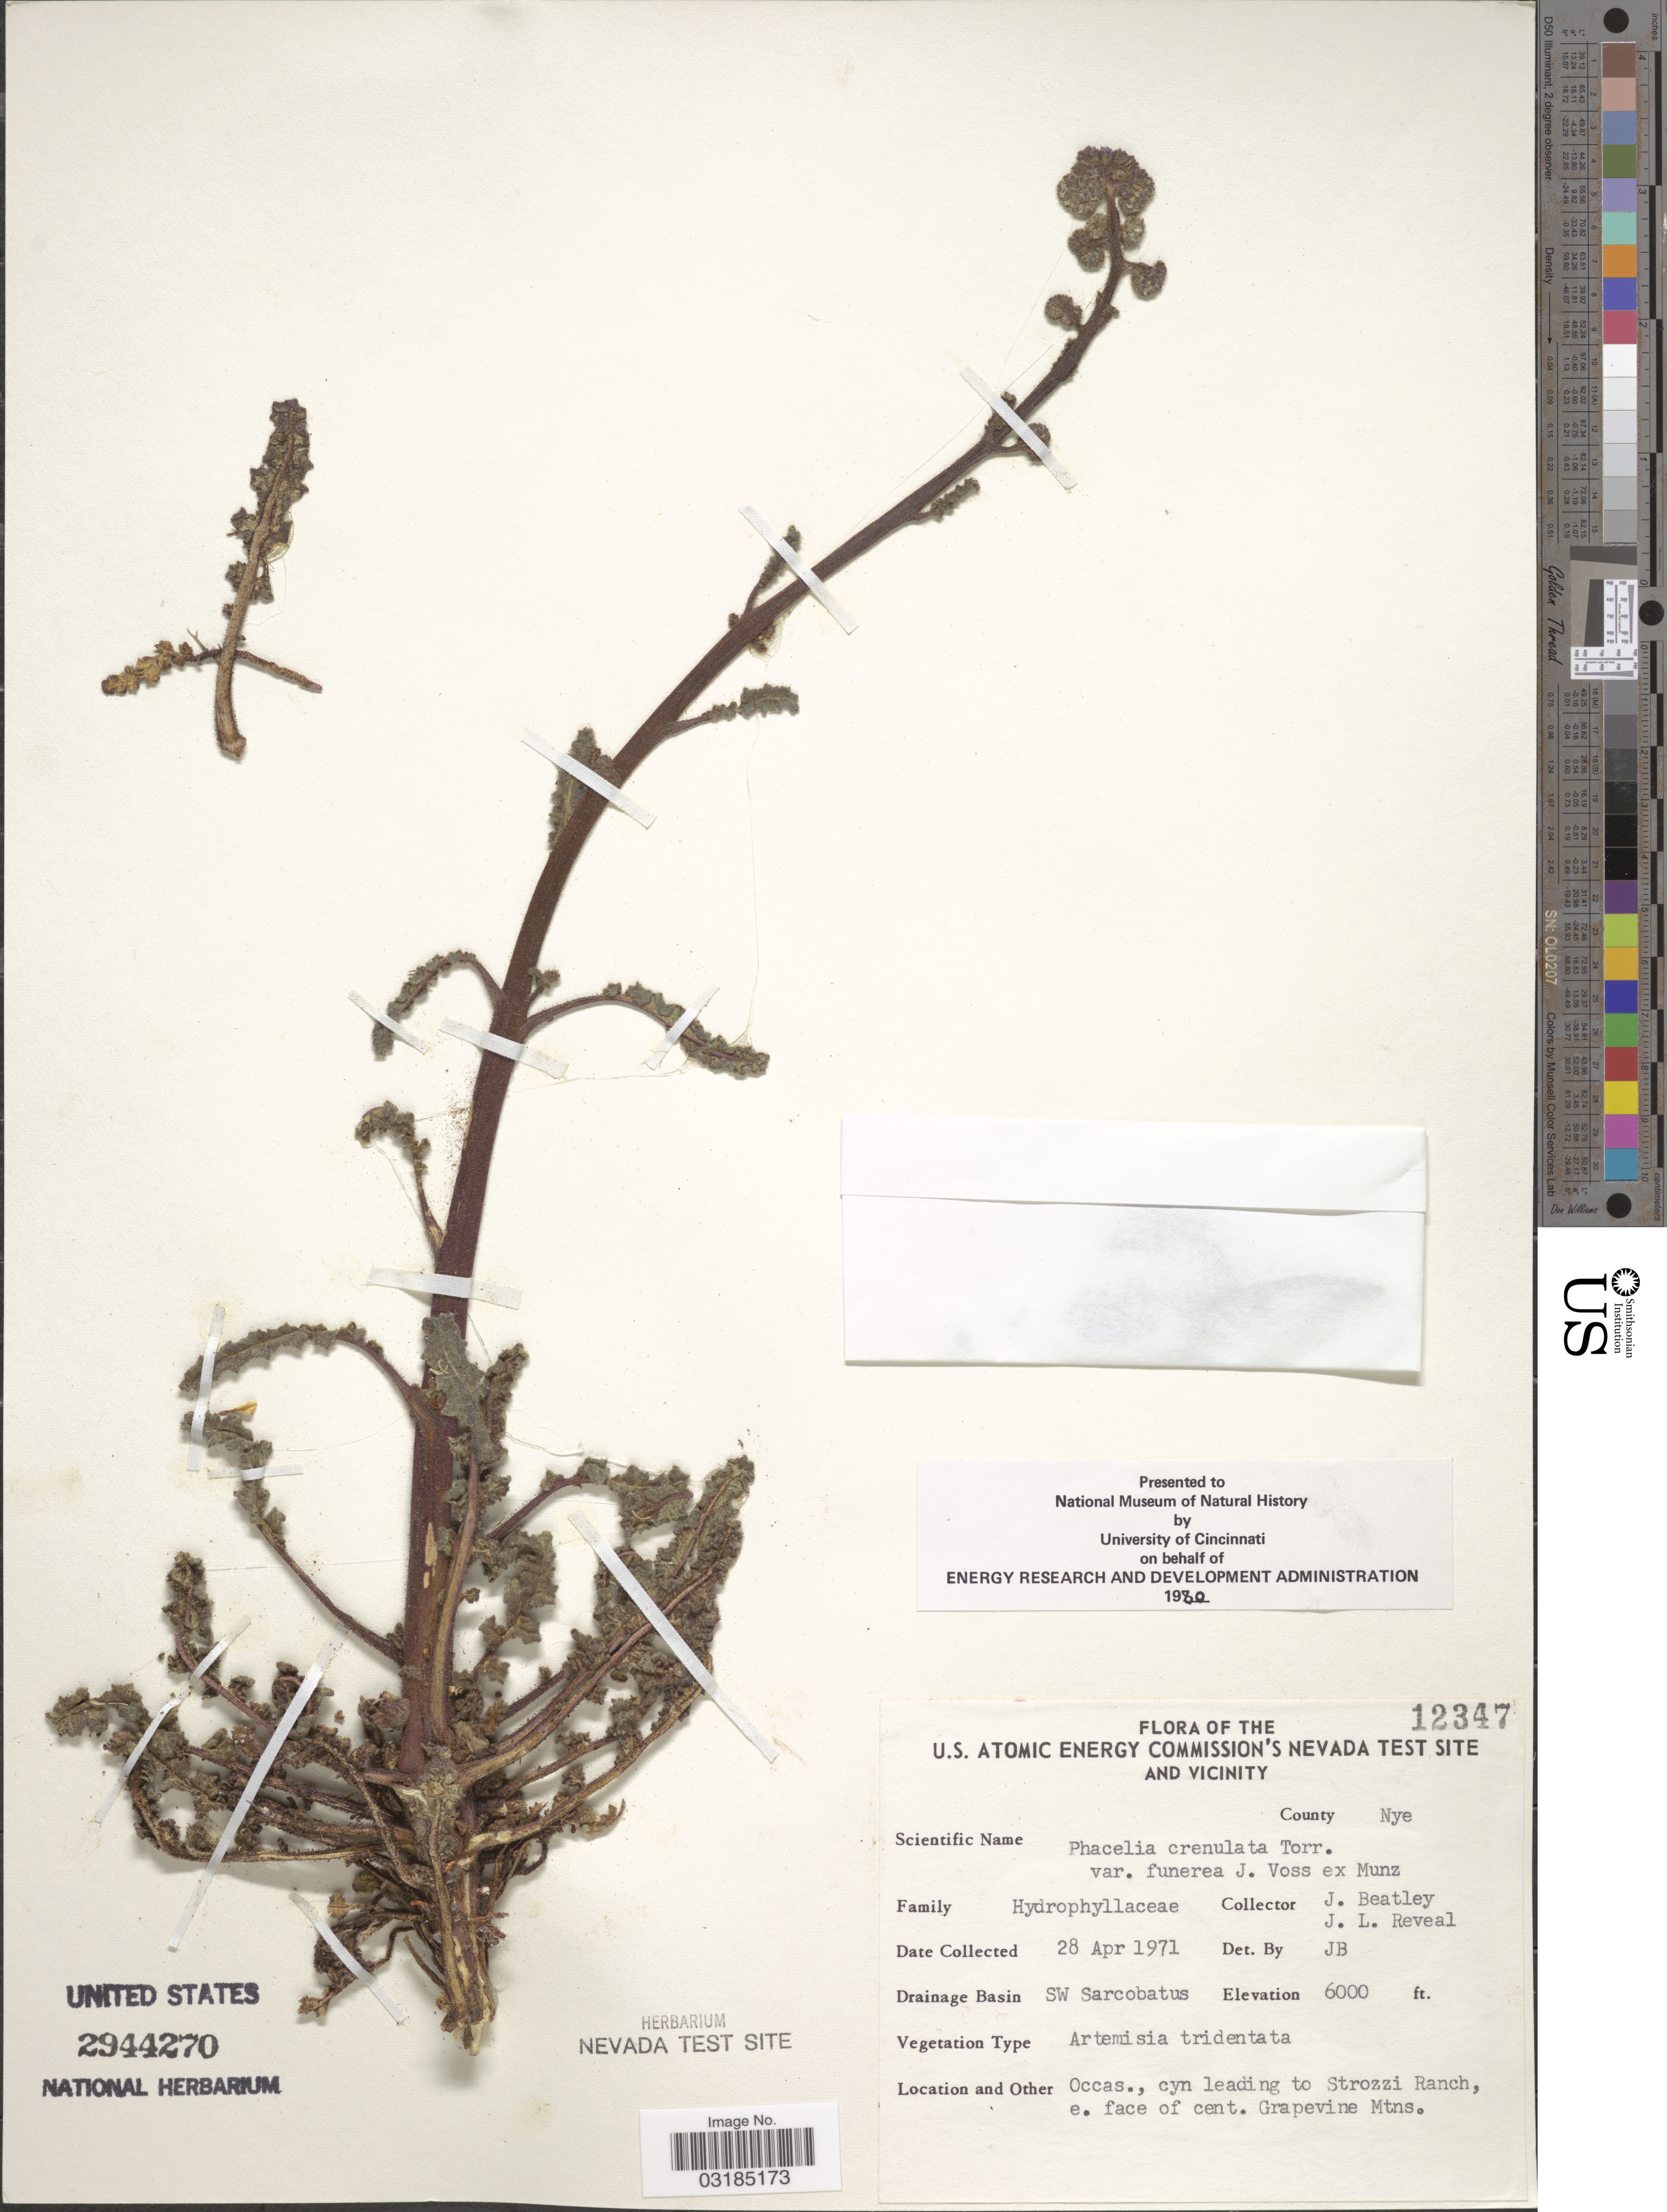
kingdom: Plantae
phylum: Tracheophyta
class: Magnoliopsida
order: Boraginales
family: Hydrophyllaceae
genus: Phacelia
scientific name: Phacelia crenulata var. funerea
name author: J.W. Voss in Munz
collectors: J. C. Beatley & J. L. Reveal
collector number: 12347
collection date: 1971-04-28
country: United States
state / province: Nevada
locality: The U.S. Atomic Energy Commission's Nevada Test Site and Vicinity. County Nye. Drainage Basin SW Sarcobatus. Cyn leading to Strozzi Ranch, e. face of cent. Grapevine Mtns.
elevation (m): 1829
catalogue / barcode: US 2944270